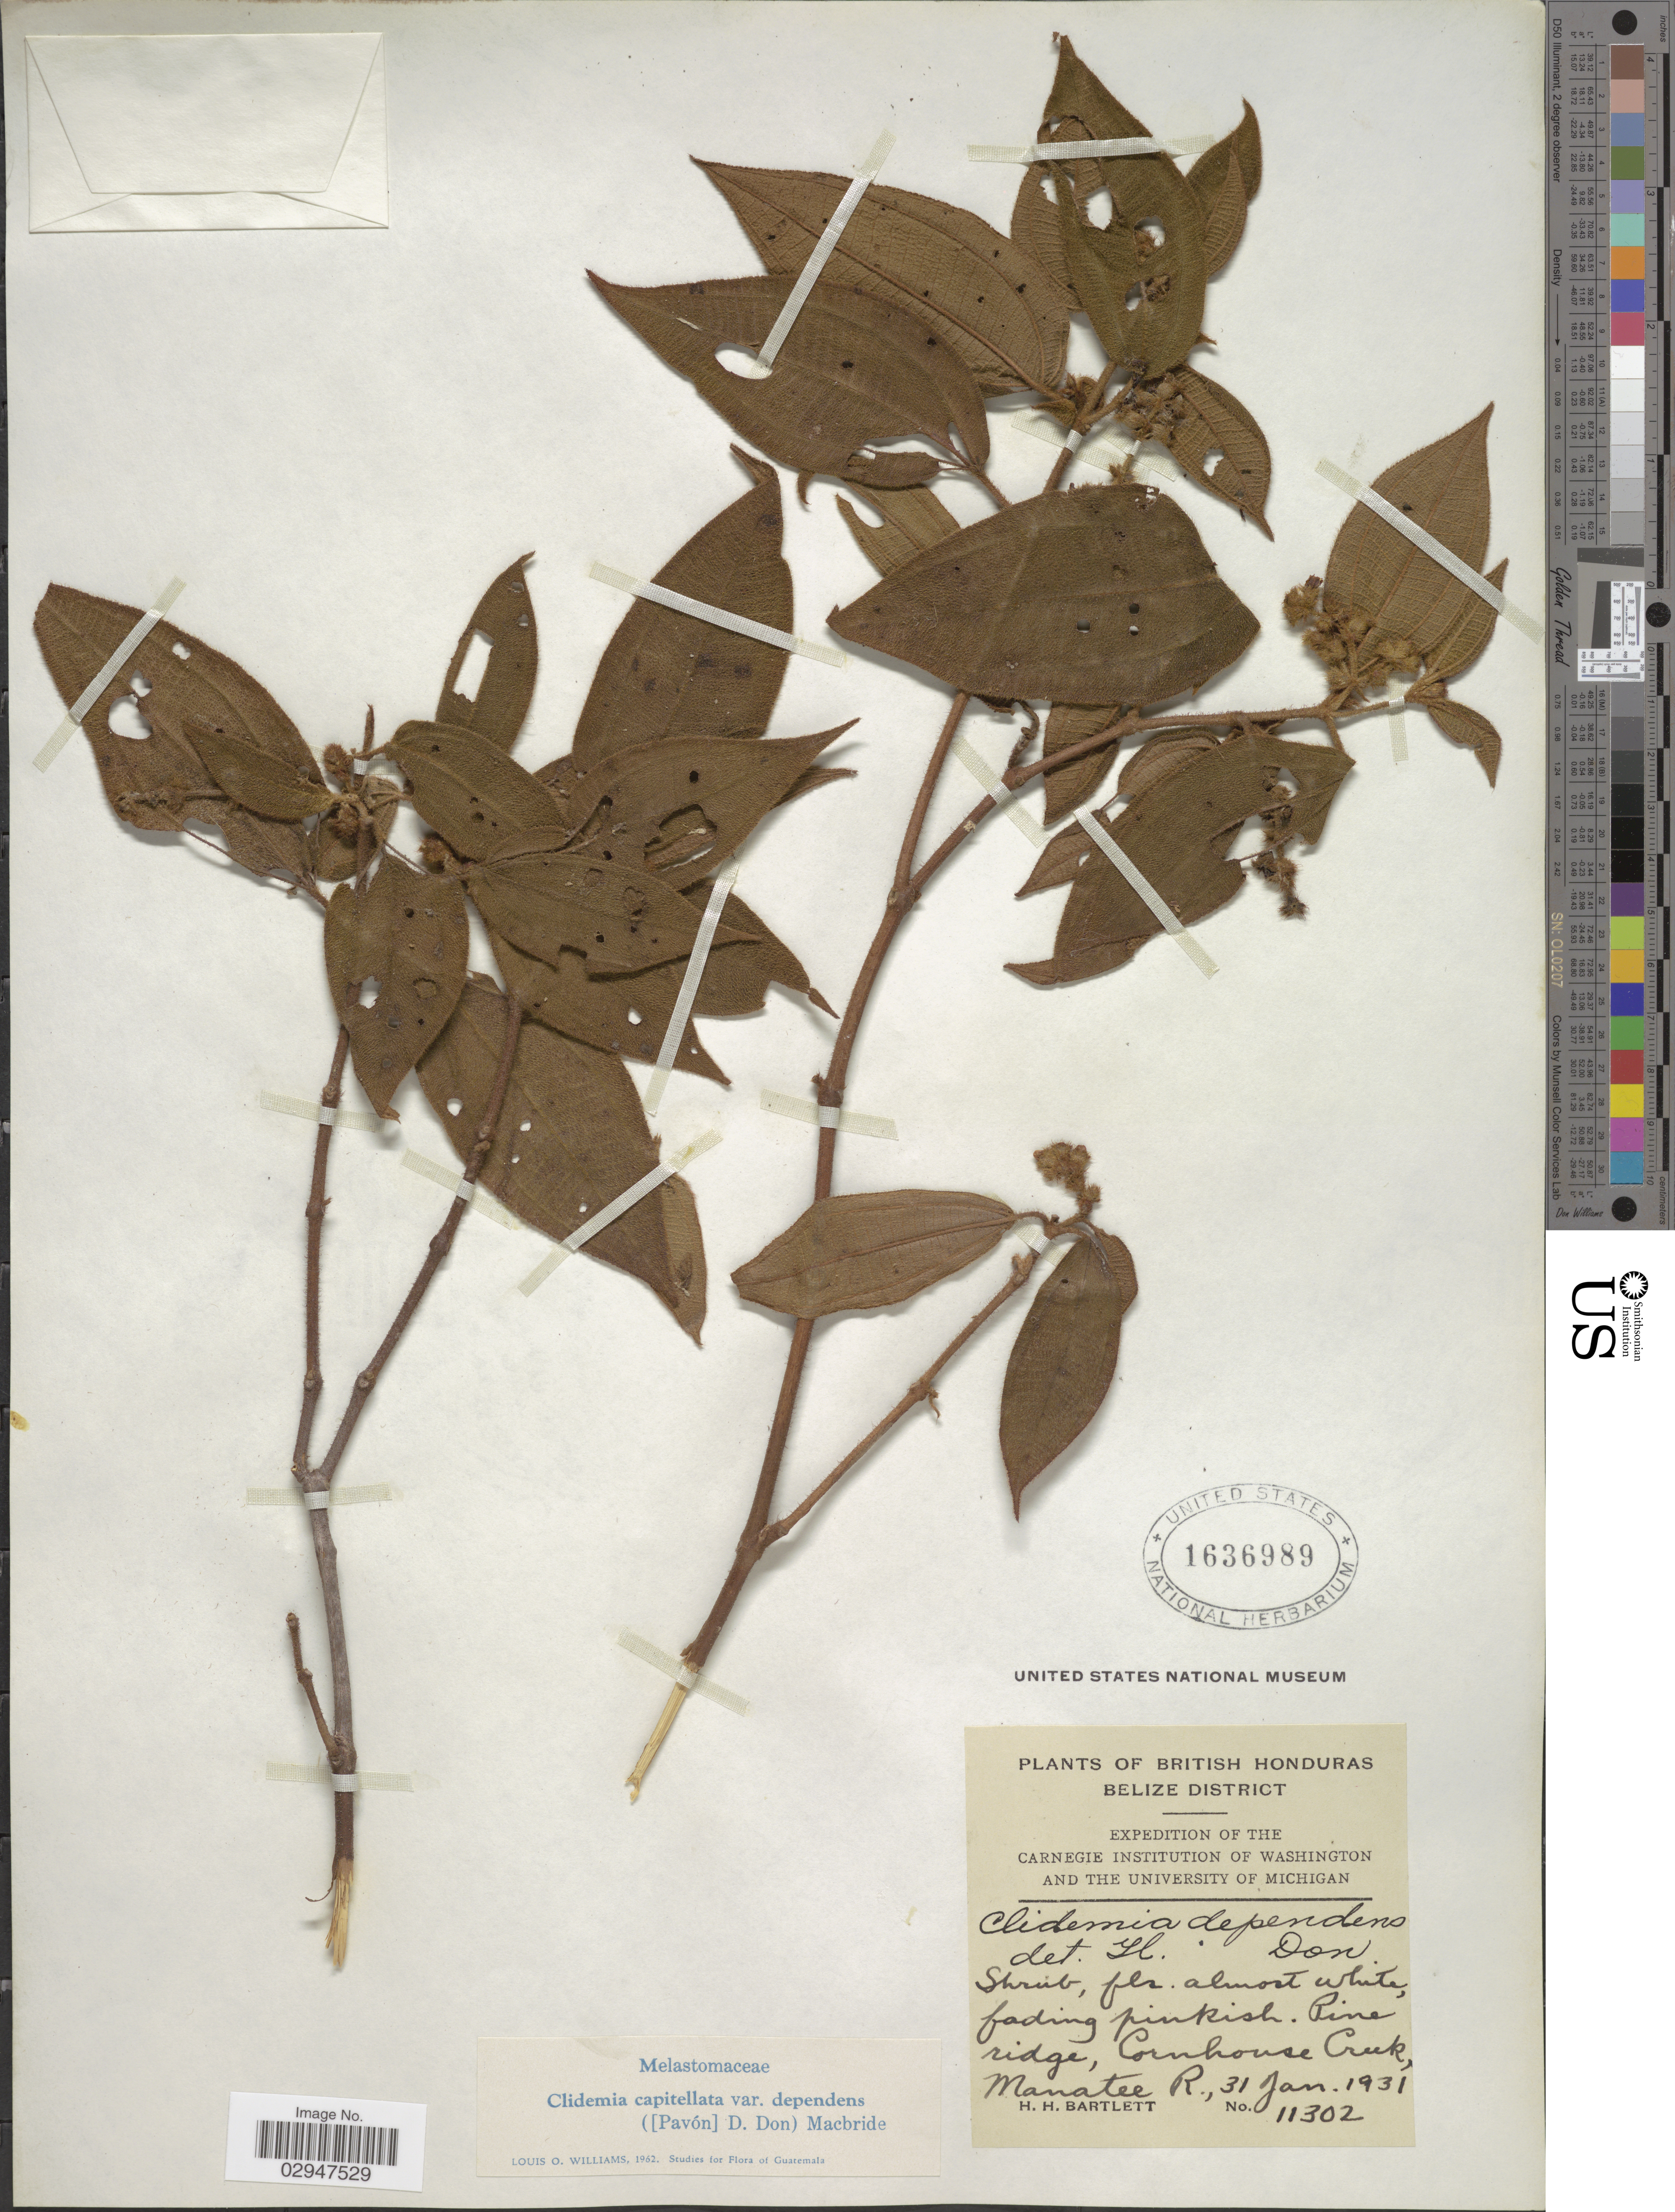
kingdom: Plantae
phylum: Tracheophyta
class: Magnoliopsida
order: Myrtales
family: Melastomataceae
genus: Clidemia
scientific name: Clidemia capitellata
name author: (Bonpl.) D. Don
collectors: H. H. Bartlett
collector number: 11302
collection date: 1931-01-31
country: Belize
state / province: Belize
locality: British Honduras. Belize District. Cornhouse Creek, Manatee R.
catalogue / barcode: US 1636989